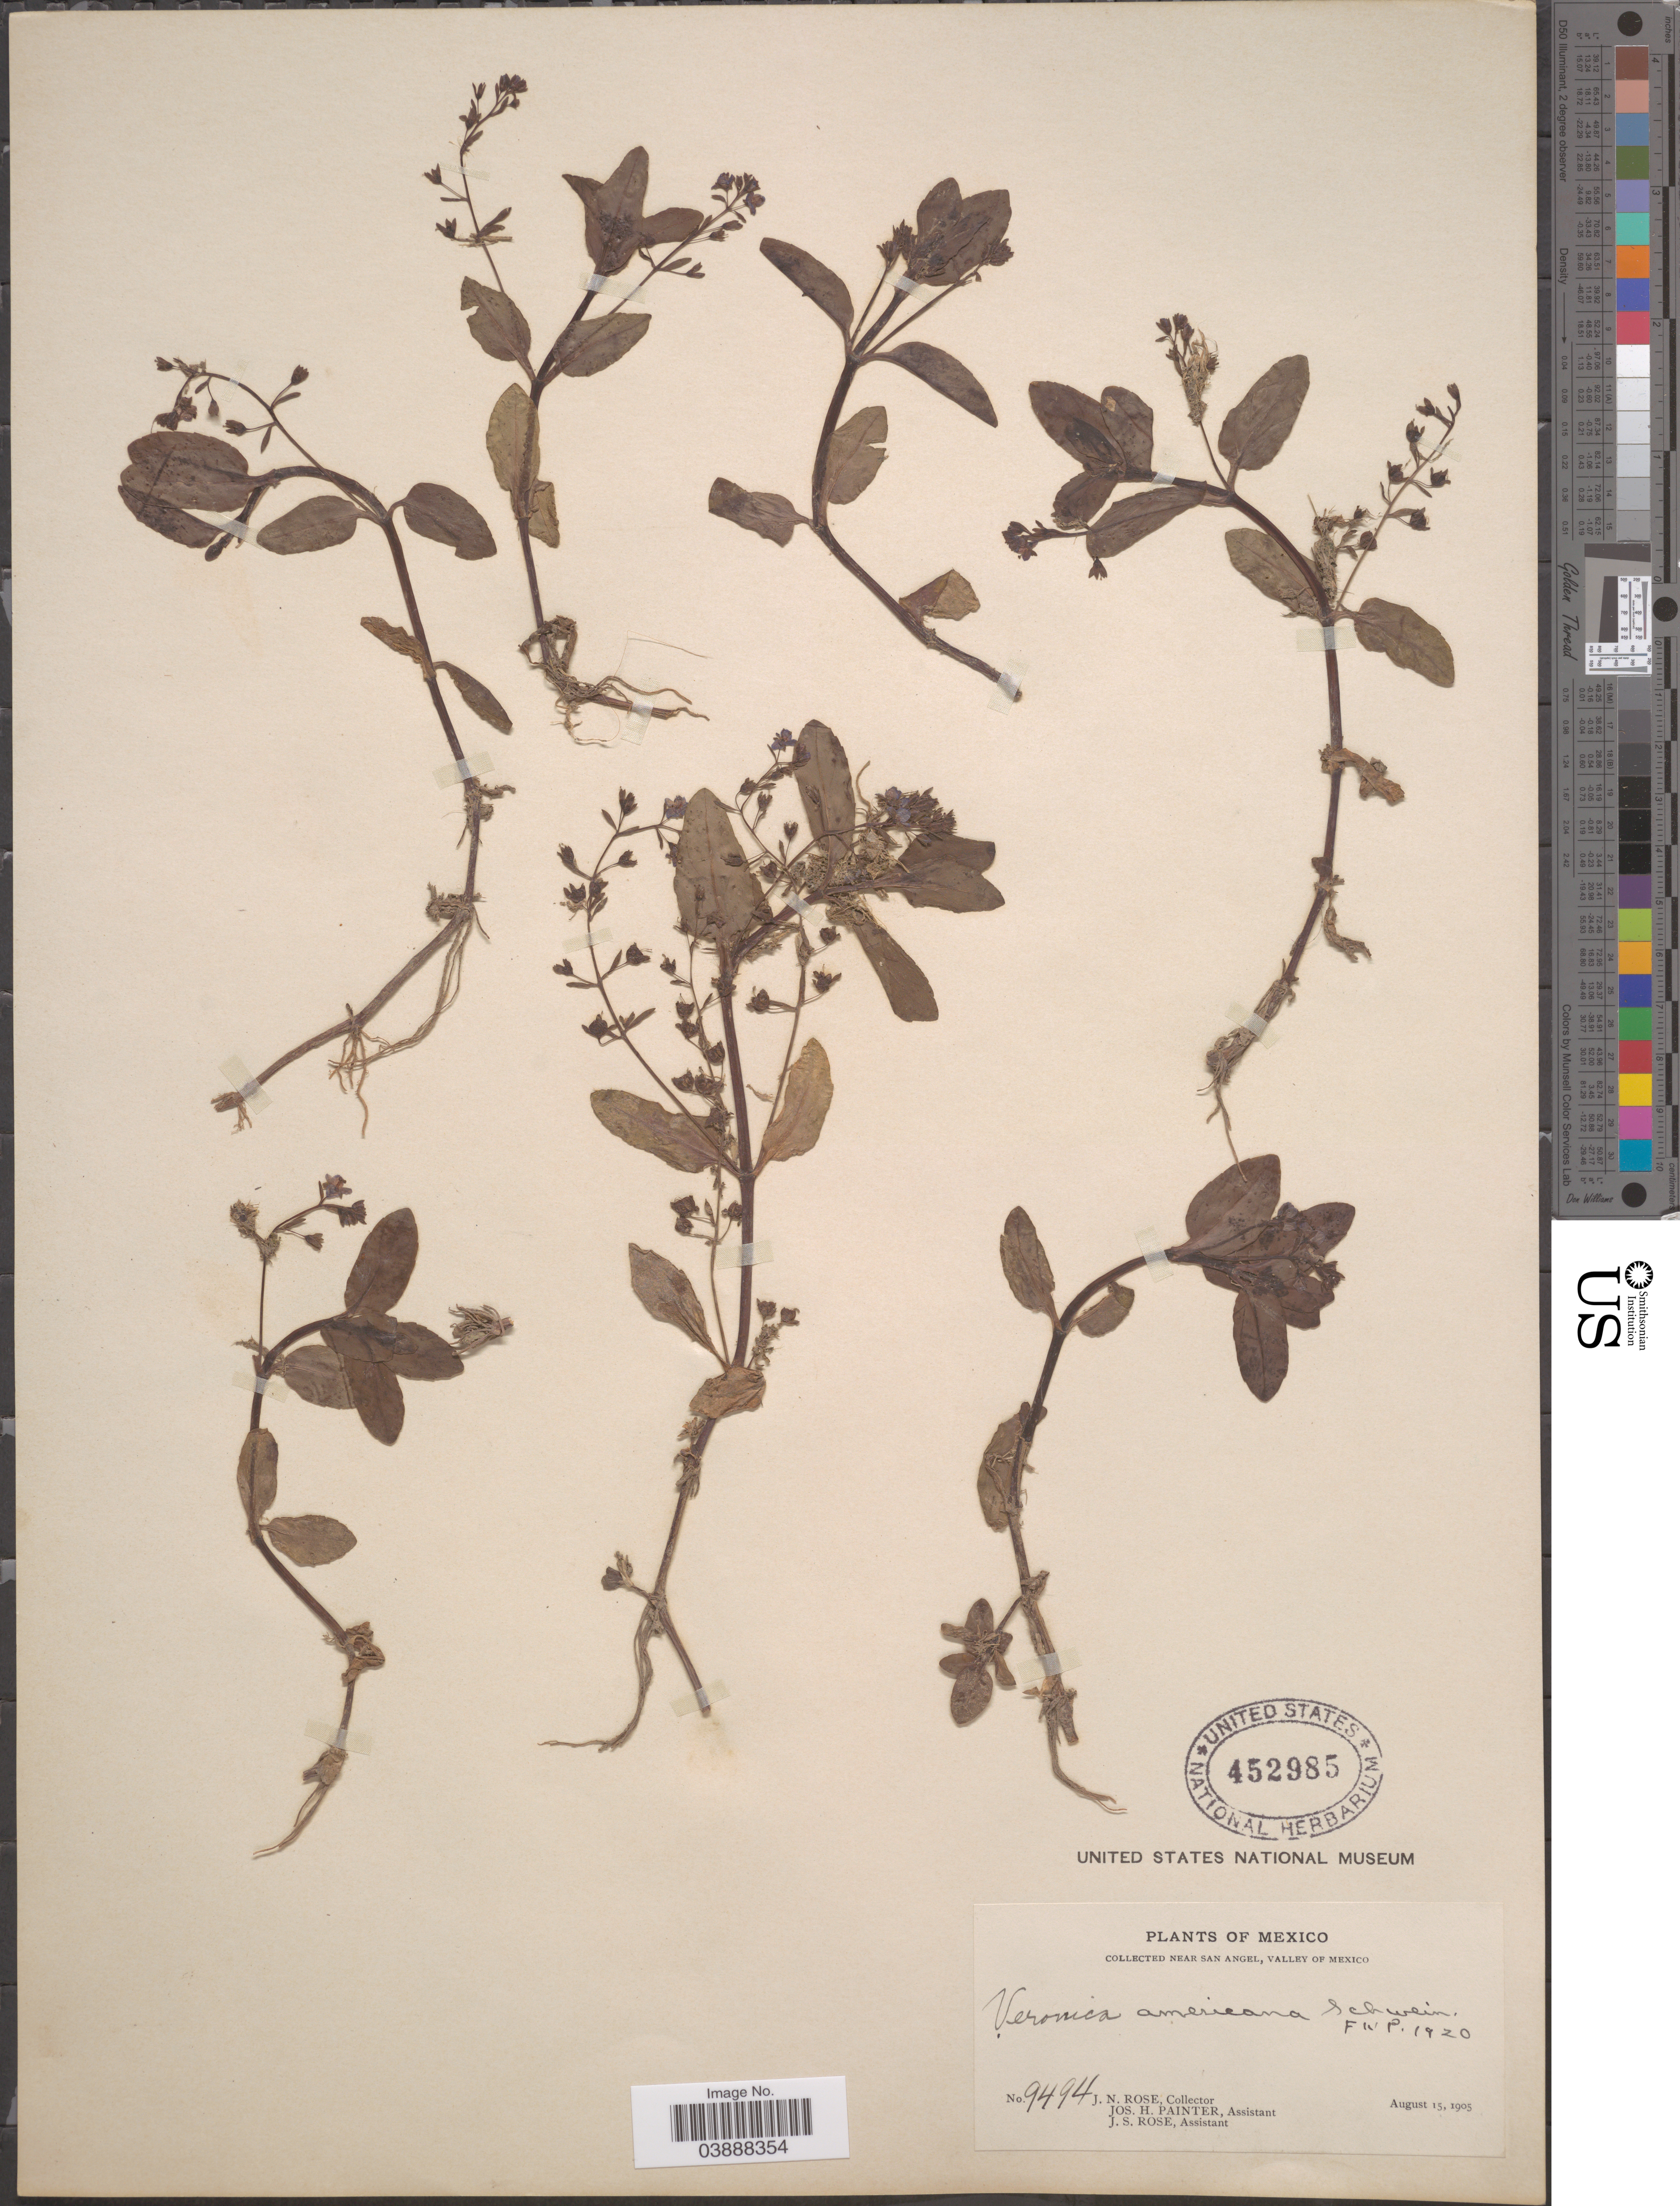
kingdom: Plantae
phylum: Tracheophyta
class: Magnoliopsida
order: Lamiales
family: Plantaginaceae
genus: Veronica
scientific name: Veronica americana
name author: Schwein. ex Benth.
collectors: J. N. Rose, J. H. Painter & J. S. Rose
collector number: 9494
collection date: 1905-08-15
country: Mexico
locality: Near San Angel, Valley of Mexico.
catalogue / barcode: US 452985